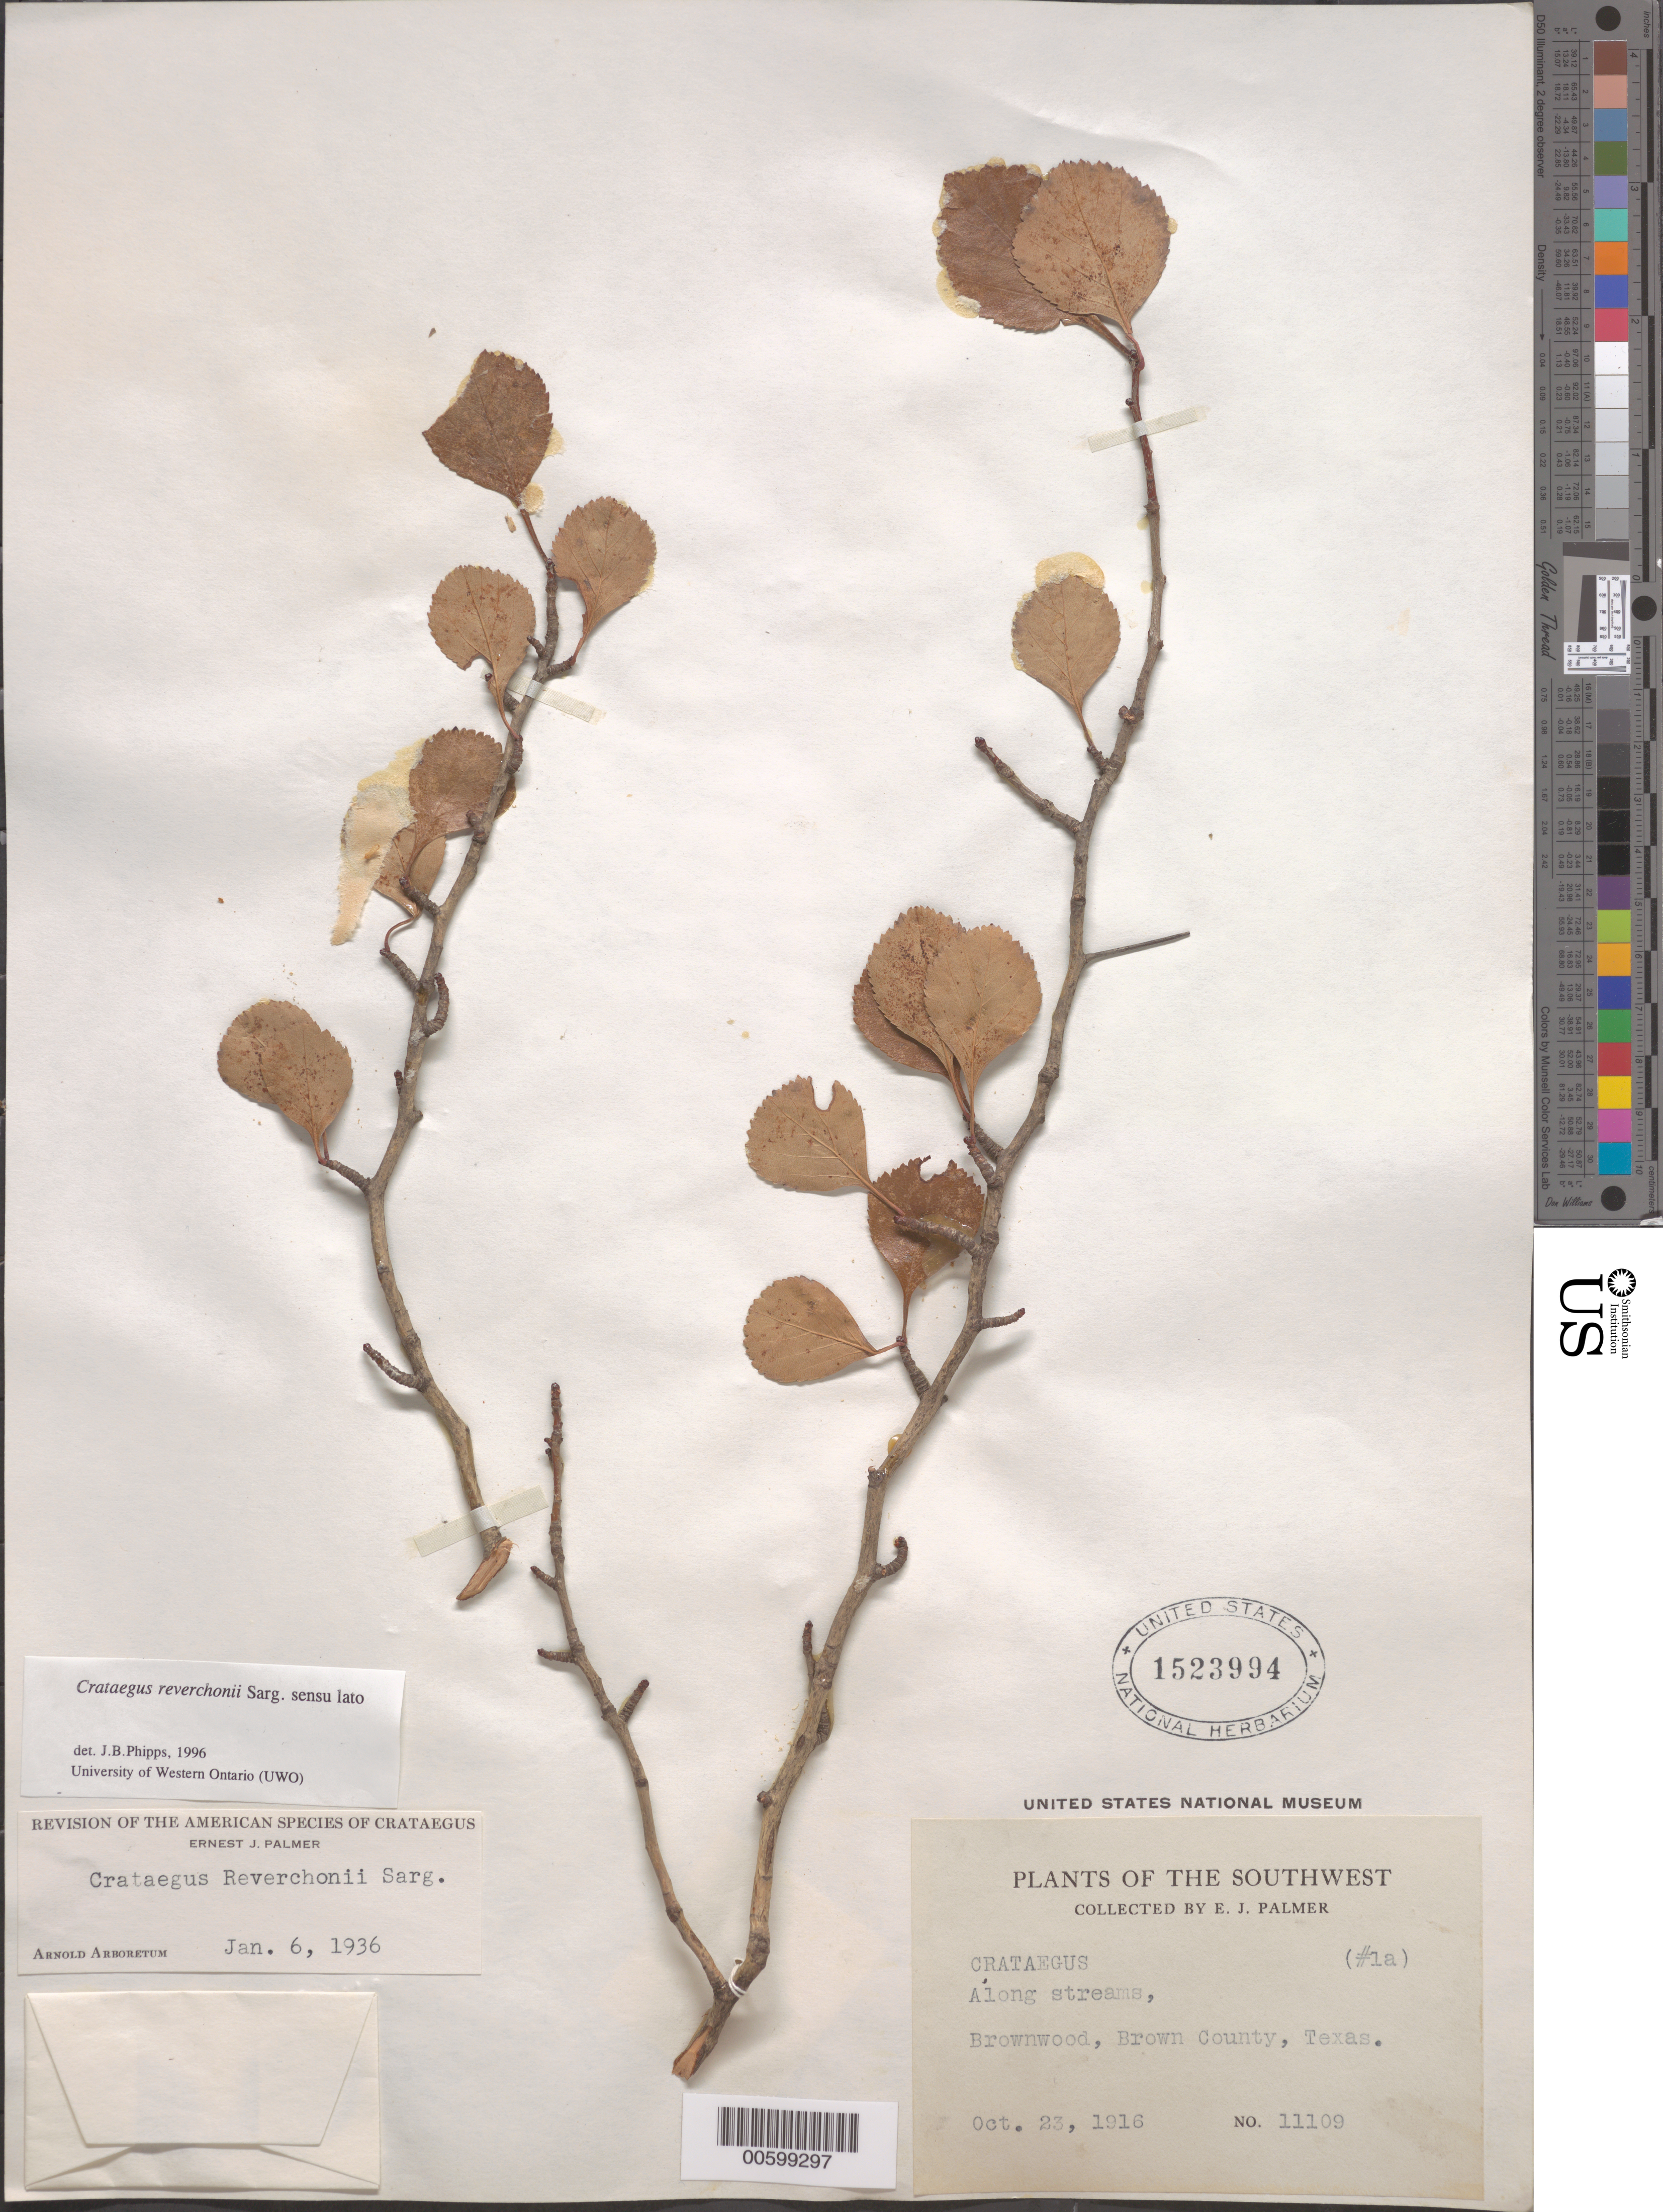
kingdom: Plantae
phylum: Tracheophyta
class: Magnoliopsida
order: Rosales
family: Rosaceae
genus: Crataegus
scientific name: Crataegus reverchonii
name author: Sarg.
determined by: Palmer, E. J.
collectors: E. J. Palmer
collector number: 11109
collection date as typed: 23 Oct 1916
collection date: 1916-10-23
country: United States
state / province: Texas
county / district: Brown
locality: Brownwood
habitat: Along streams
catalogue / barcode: US 1523994